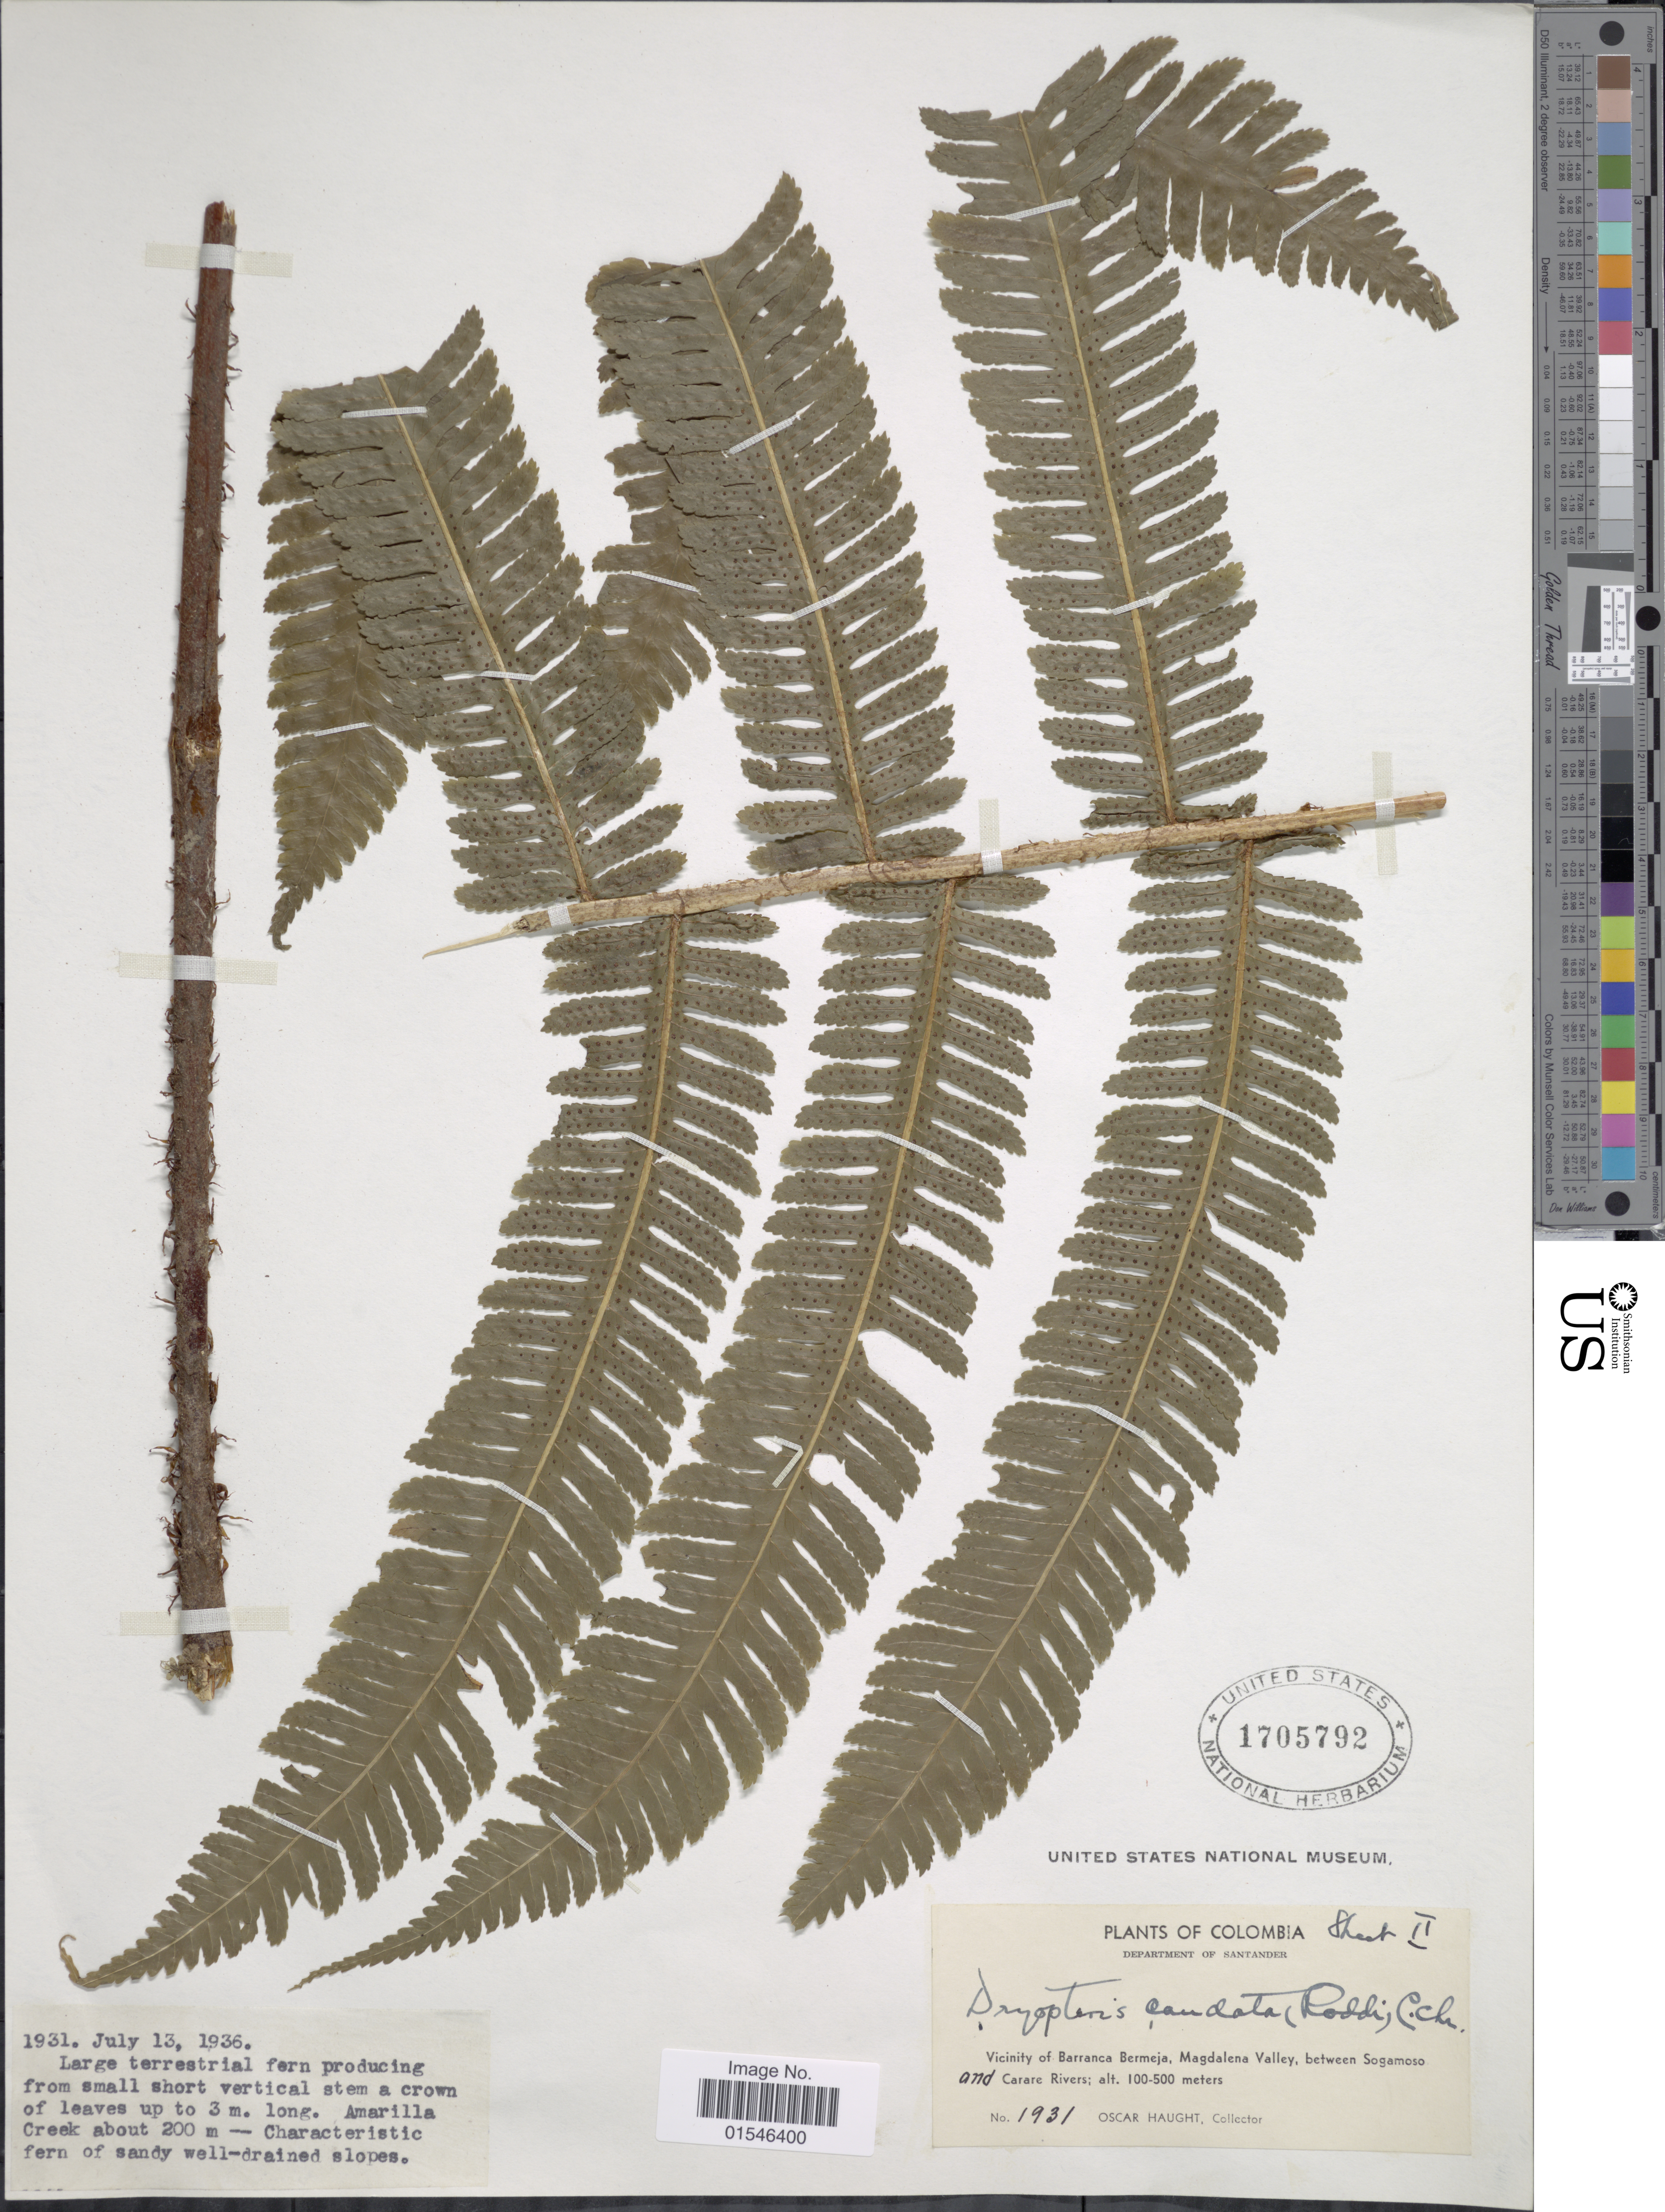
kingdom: Plantae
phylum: Tracheophyta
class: Polypodiopsida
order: Polypodiales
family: Dryopteridaceae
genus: Stigmatopteris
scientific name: Stigmatopteris pellucidopunctata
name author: (C. Chr.) C. Chr.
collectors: O. L. Haught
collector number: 1931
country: Colombia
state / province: Santander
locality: Vicinity of Barranca Bermeja, Magdalena Valley, between Sogamoso and Carare Rivers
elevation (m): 100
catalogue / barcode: US 1705792